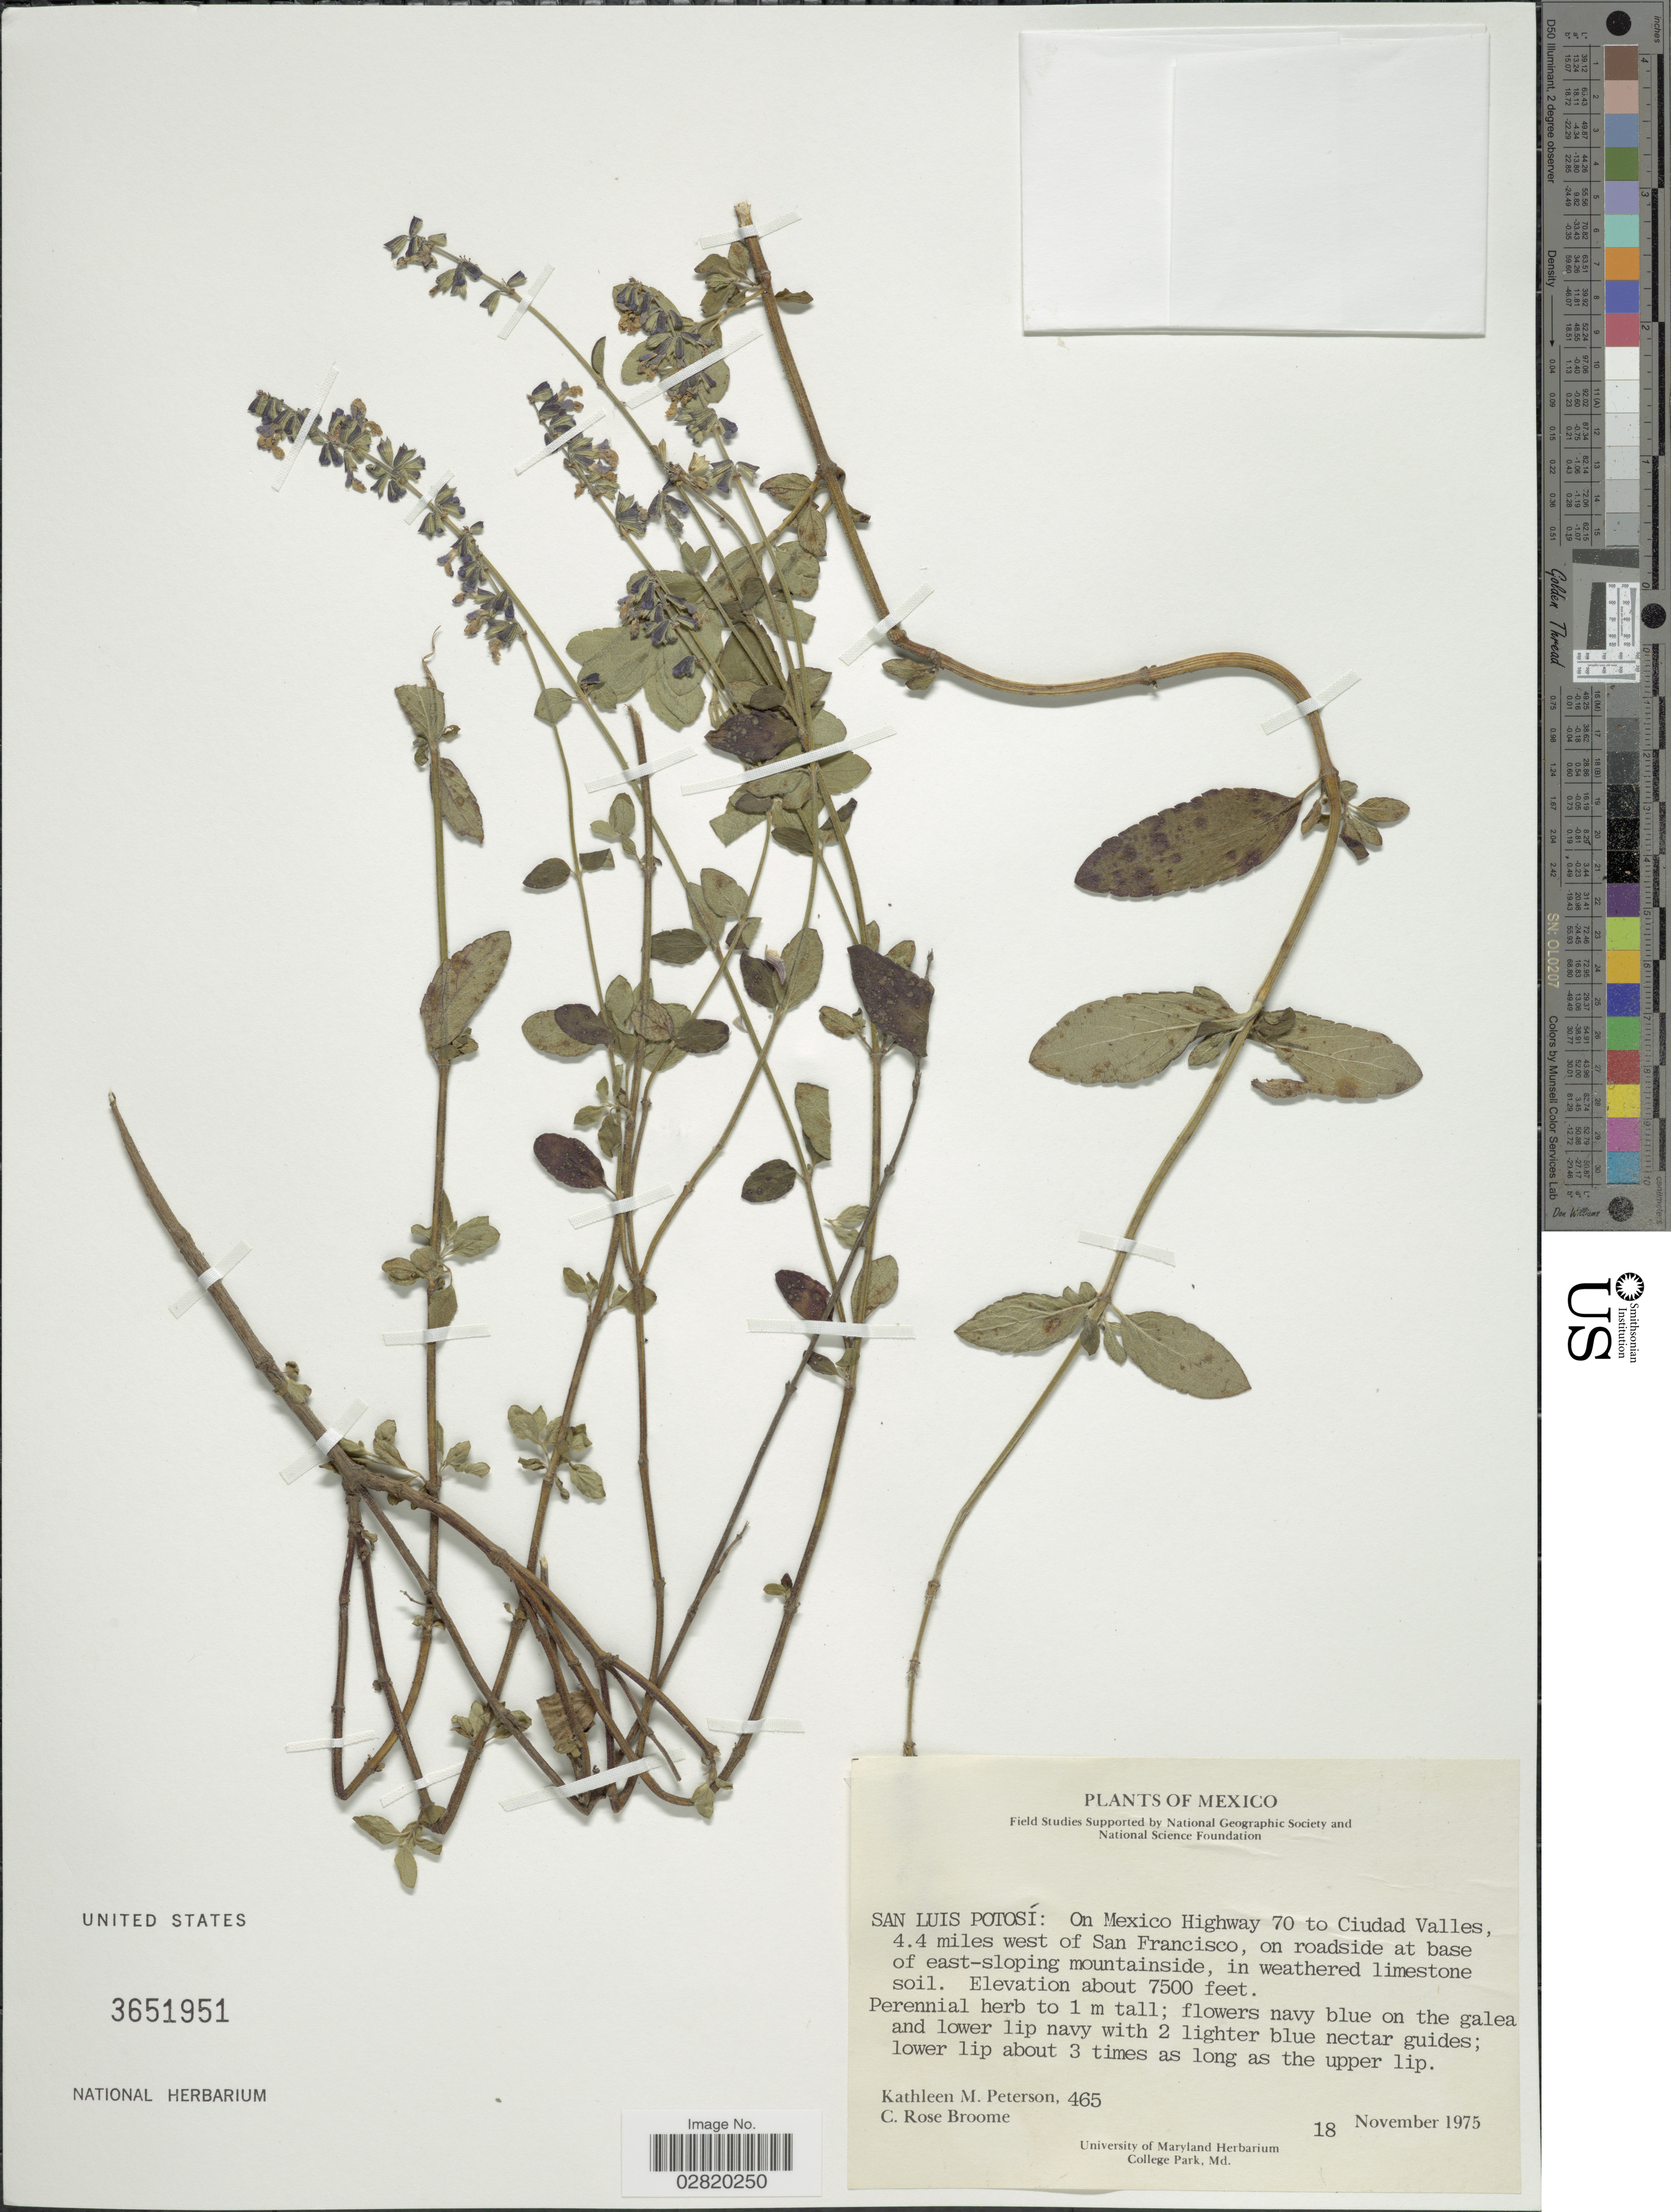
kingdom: Plantae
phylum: Tracheophyta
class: Magnoliopsida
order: Lamiales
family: Lamiaceae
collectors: K. Peterson & C. R. Broome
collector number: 465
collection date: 1975-11-18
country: Mexico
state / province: San Luis Potosí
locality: On Mexico Highway 70 to Ciudad Valles, 4.4 miles west of San Francisco, on roadside at base of east-sloping mountainside.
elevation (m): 2286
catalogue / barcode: US 3651951